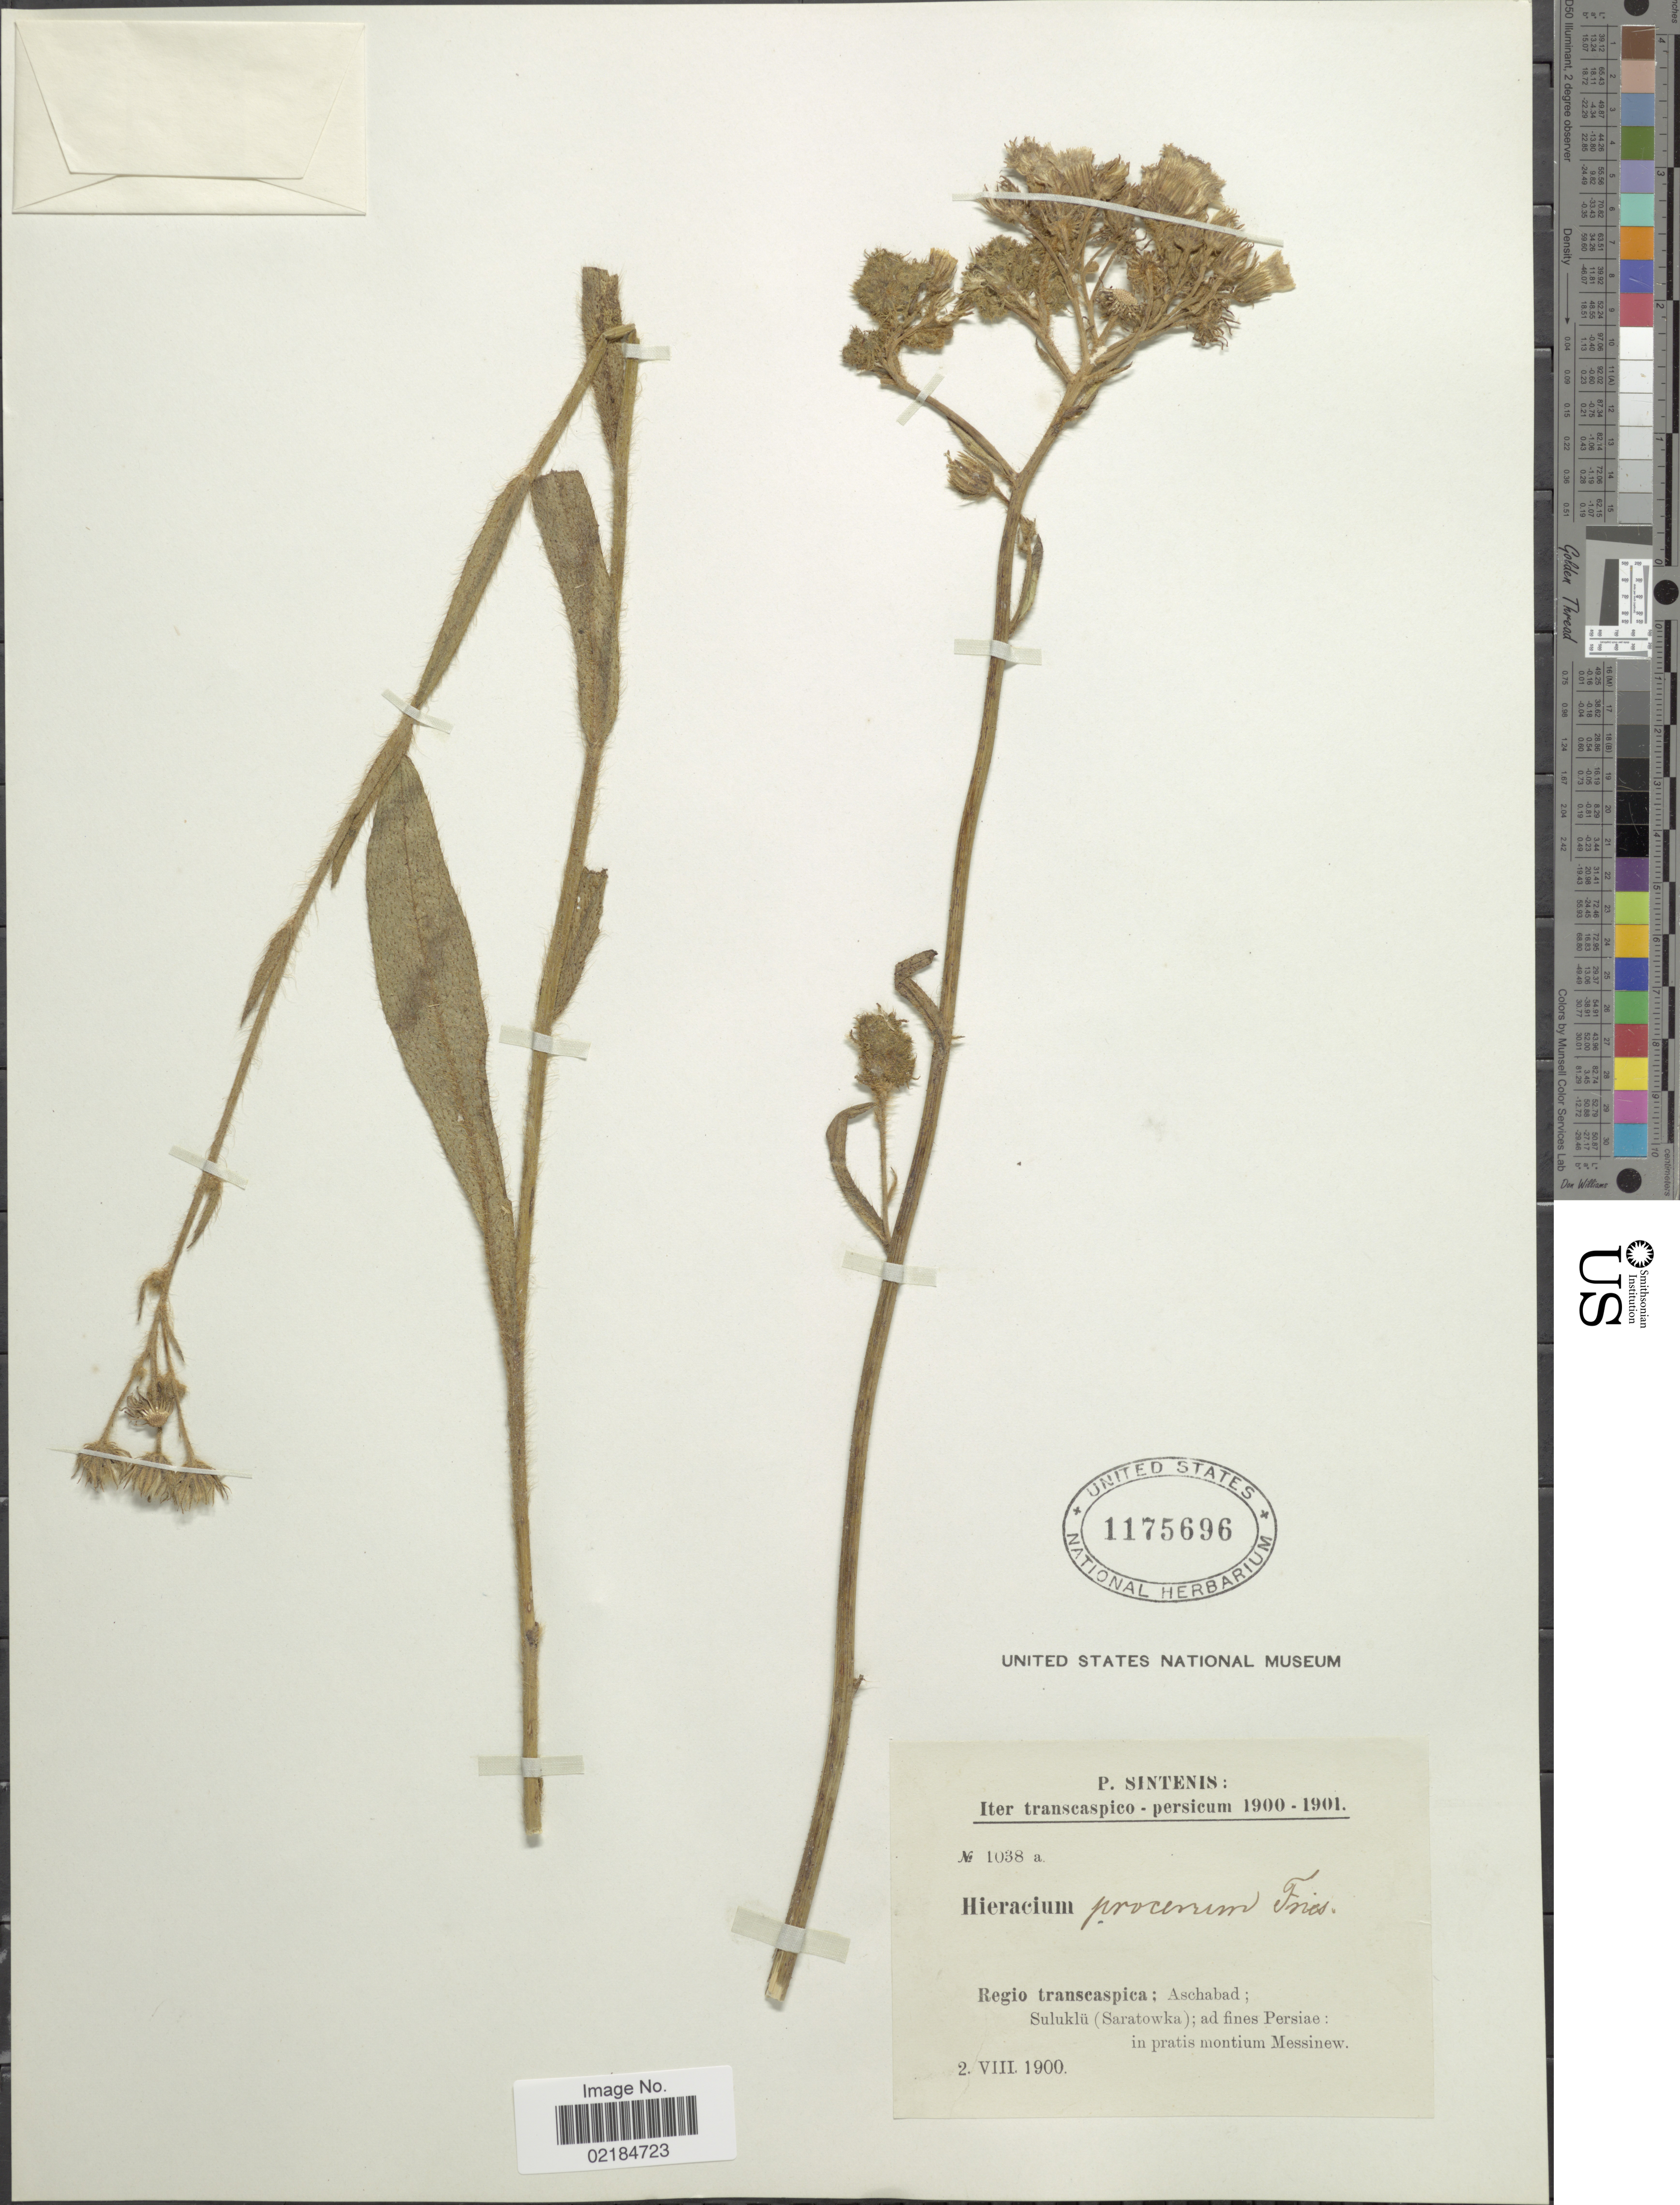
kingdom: Plantae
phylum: Tracheophyta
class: Magnoliopsida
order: Asterales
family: Asteraceae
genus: Pilosella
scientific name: Pilosella procera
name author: (Fr.) F.W. Schultz & Sch. Bip.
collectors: P. Sintenis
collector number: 1038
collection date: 1900-08-02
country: Iran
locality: Regio transcaspica: Aschabad; Suluklü (Saratowka); ad fines Persiae, in pratis montium Messinew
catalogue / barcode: US 1175696